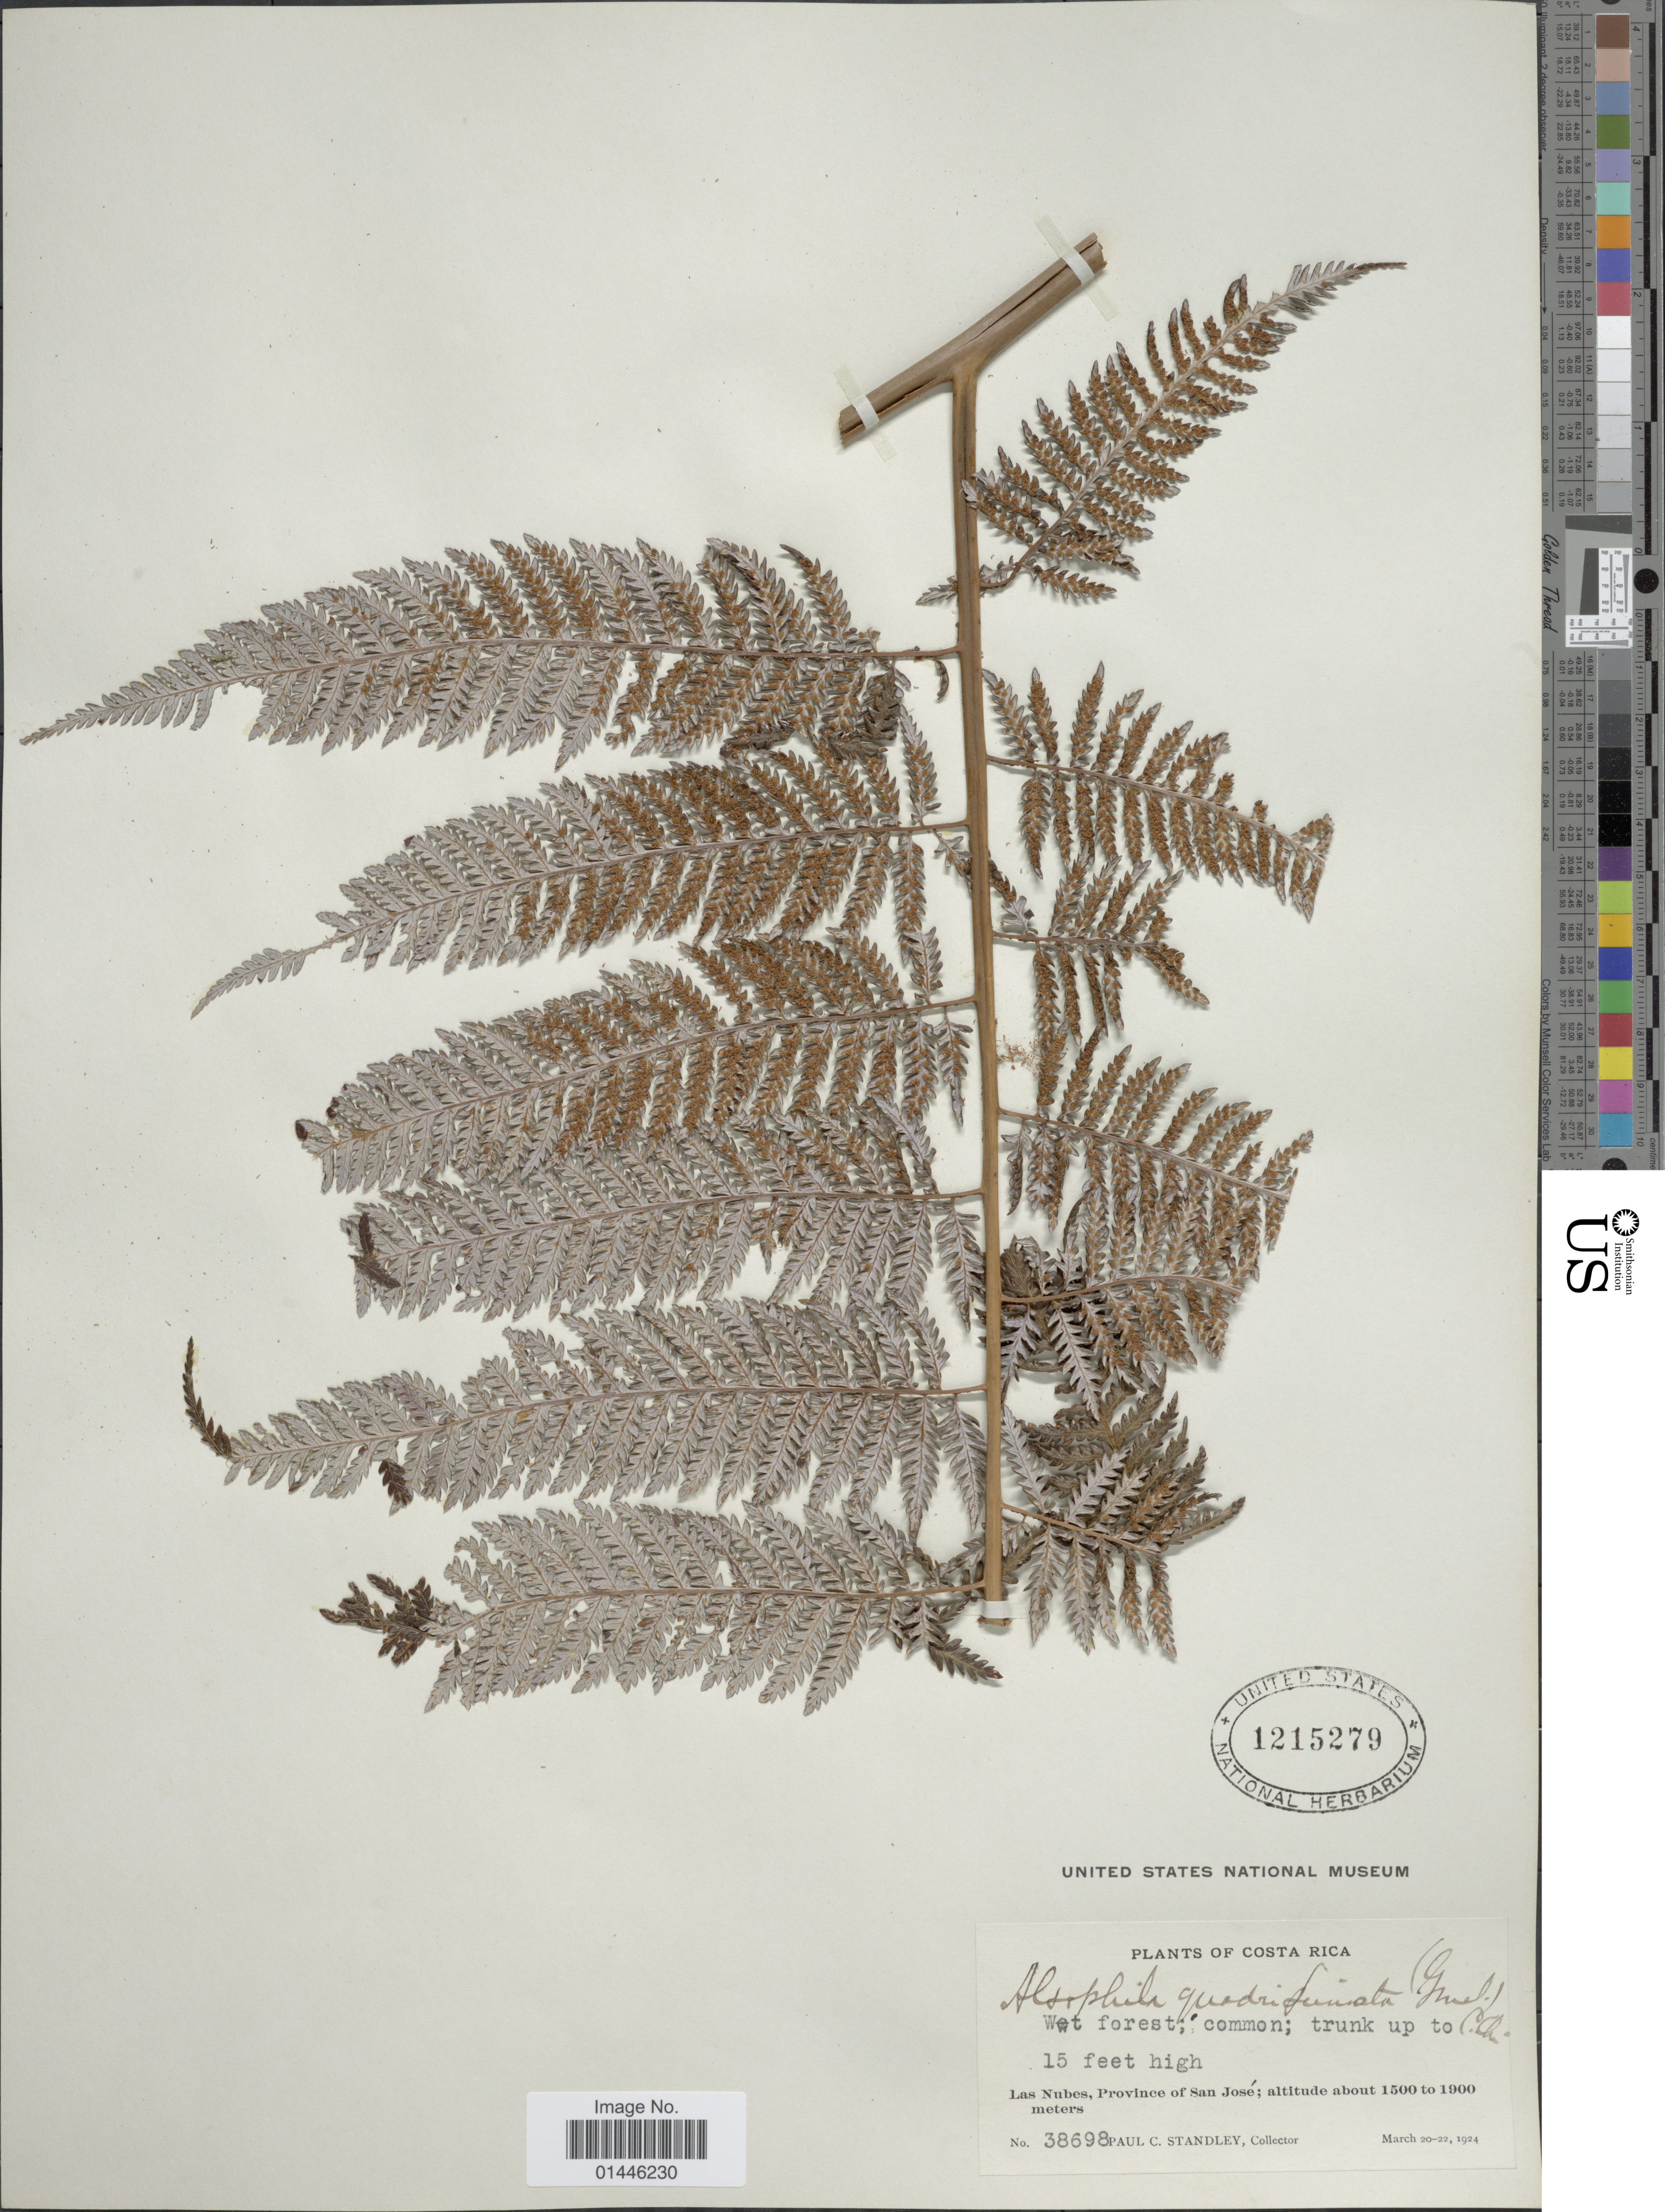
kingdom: Plantae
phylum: Tracheophyta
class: Polypodiopsida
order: Cyatheales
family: Dicksoniaceae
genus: Lophosoria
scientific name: Lophosoria quadripinnata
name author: (J.F. Gmel.) C. Chr.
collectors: P. C. Standley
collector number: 38698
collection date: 1924-03-20/1924-03-22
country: Costa Rica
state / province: San José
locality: Las Nubes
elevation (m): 1500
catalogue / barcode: US 1215279